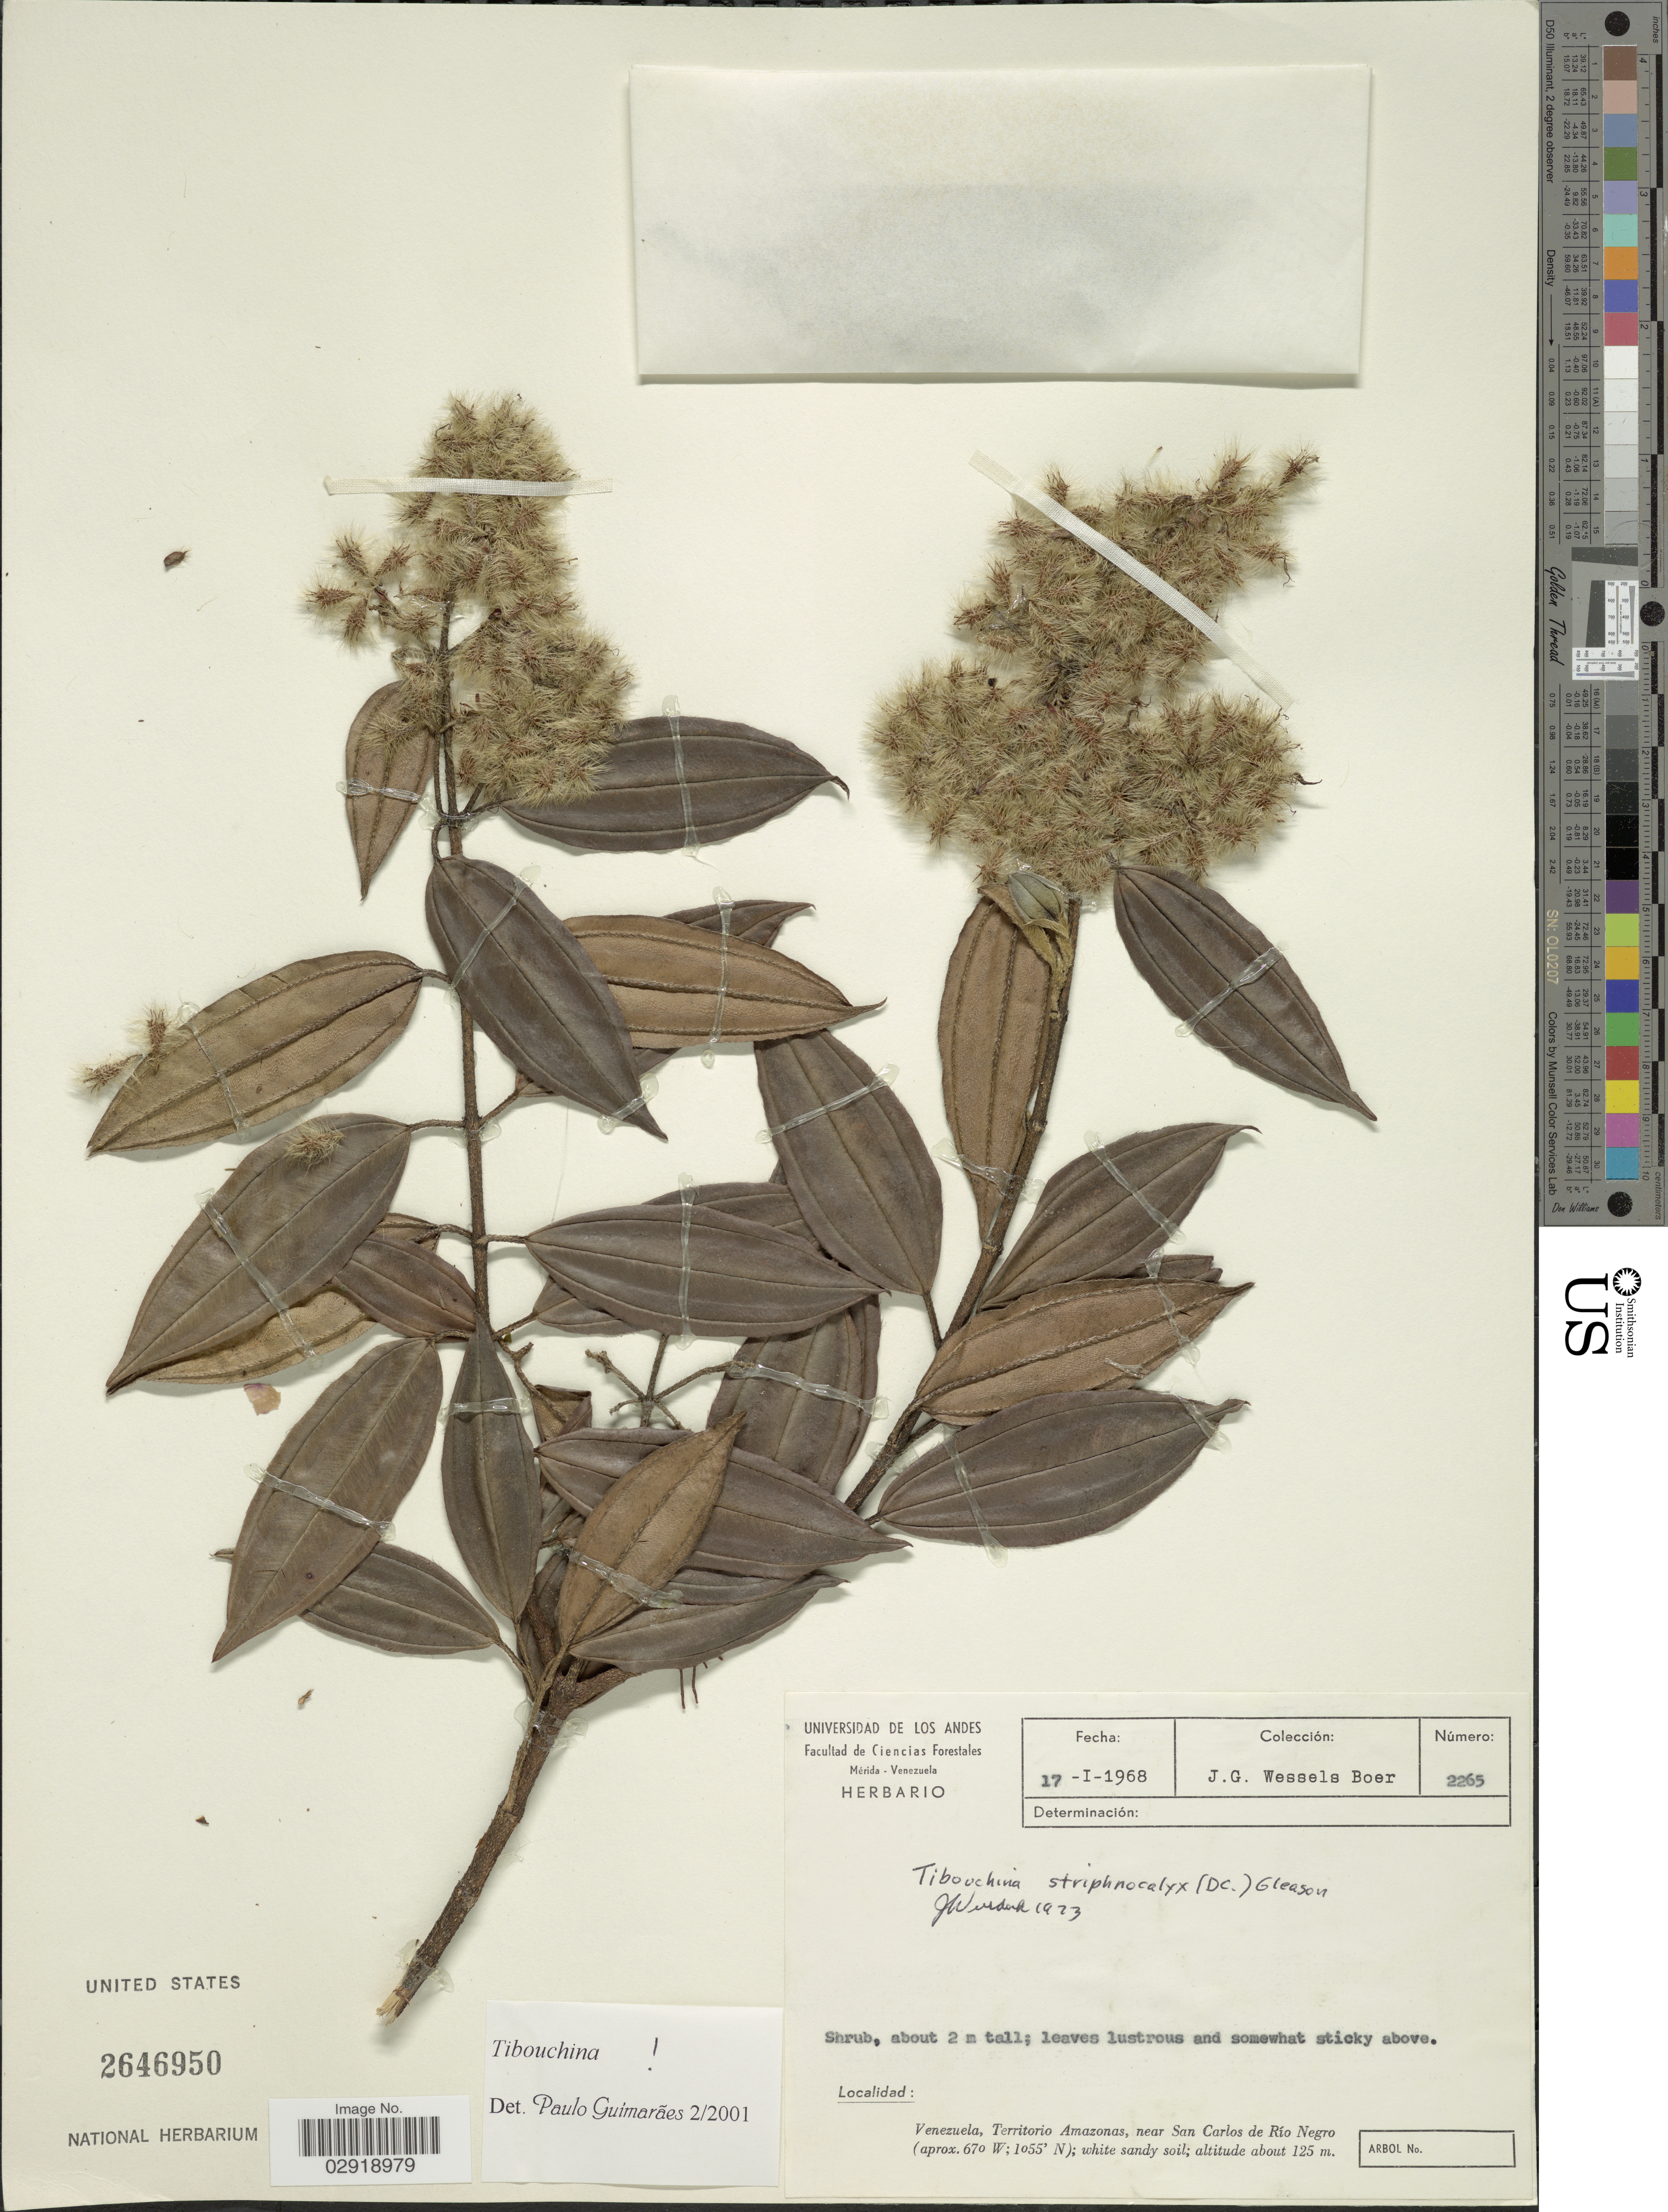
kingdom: Plantae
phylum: Tracheophyta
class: Magnoliopsida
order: Myrtales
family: Melastomataceae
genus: Tibouchina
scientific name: Tibouchina striphnocalyx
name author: (DC.) Gleason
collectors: J. G. Wessels Boer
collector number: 2265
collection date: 1968-01-17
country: Venezuela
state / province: Amazonas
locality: Territorio Amazonas, near San Carlos de Río Negro.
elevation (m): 125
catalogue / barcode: US 2646950